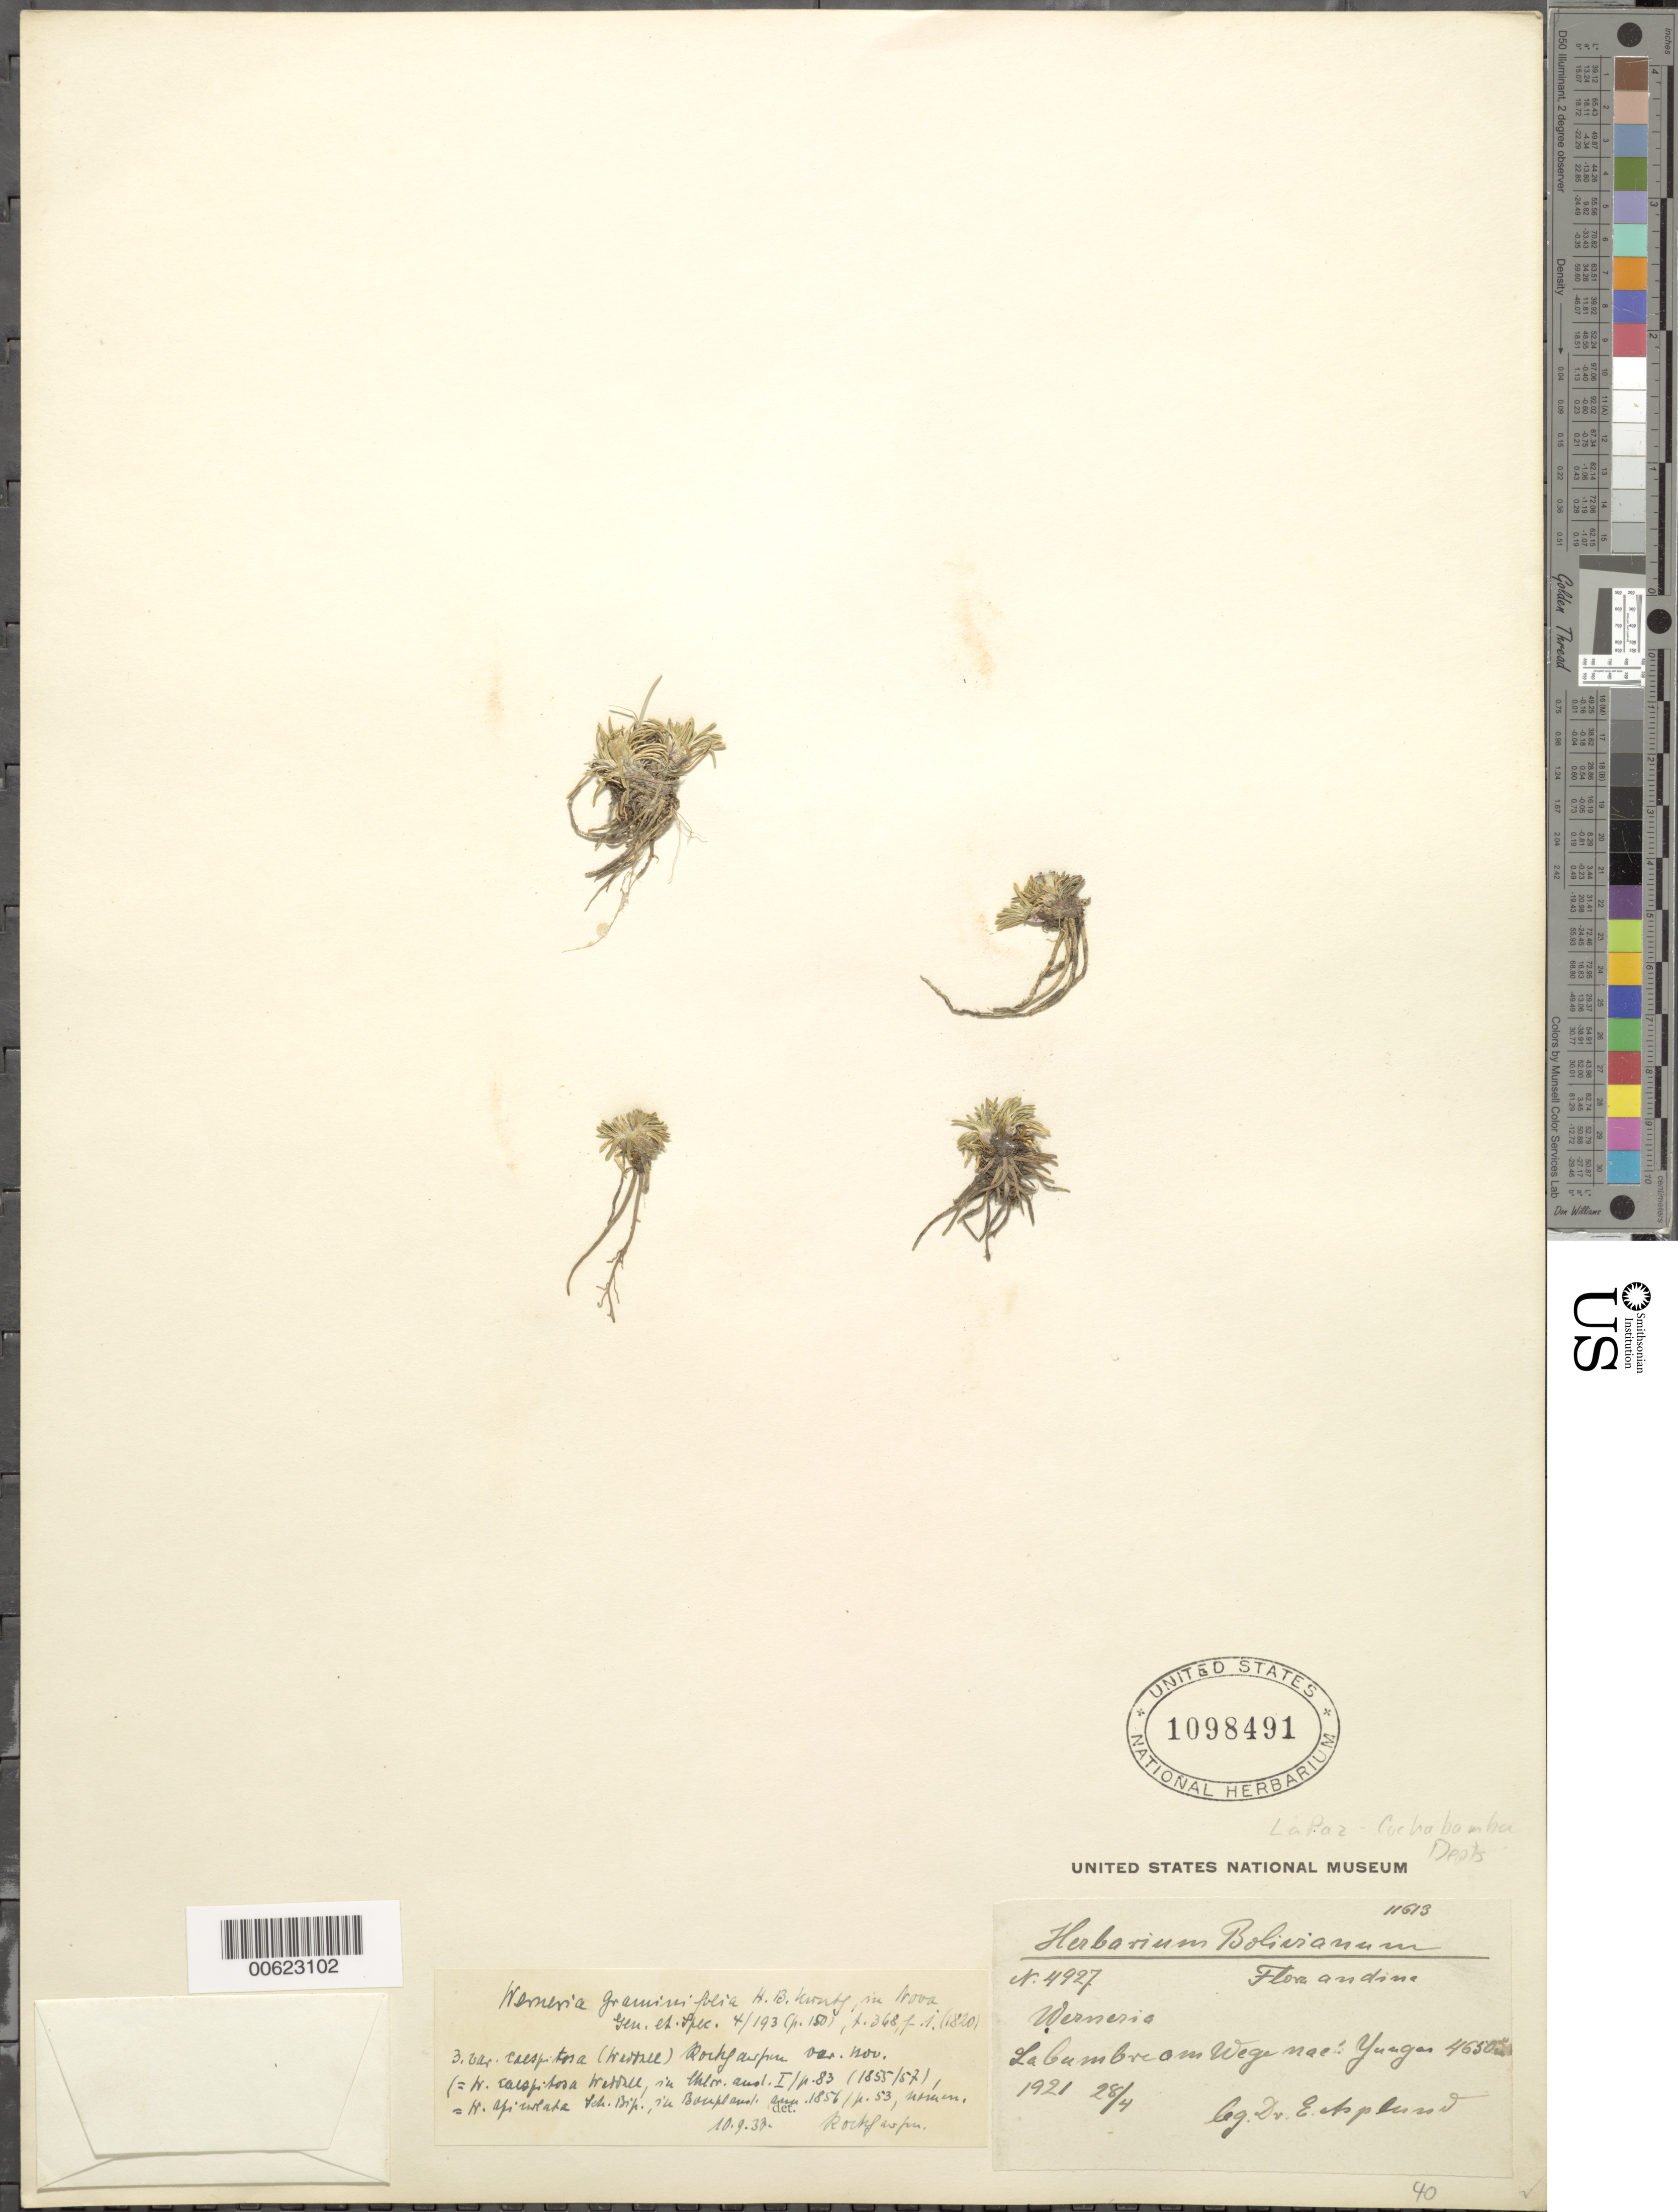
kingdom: Plantae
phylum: Tracheophyta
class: Magnoliopsida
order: Asterales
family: Asteraceae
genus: Werneria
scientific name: Werneria pygmaea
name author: Gillies ex Hook. & Arn.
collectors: E. Asplund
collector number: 4927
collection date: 1921-04-28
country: Bolivia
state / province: La Paz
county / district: Cochabamba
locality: Yungas, toward top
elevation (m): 4650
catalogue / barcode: US 1098491